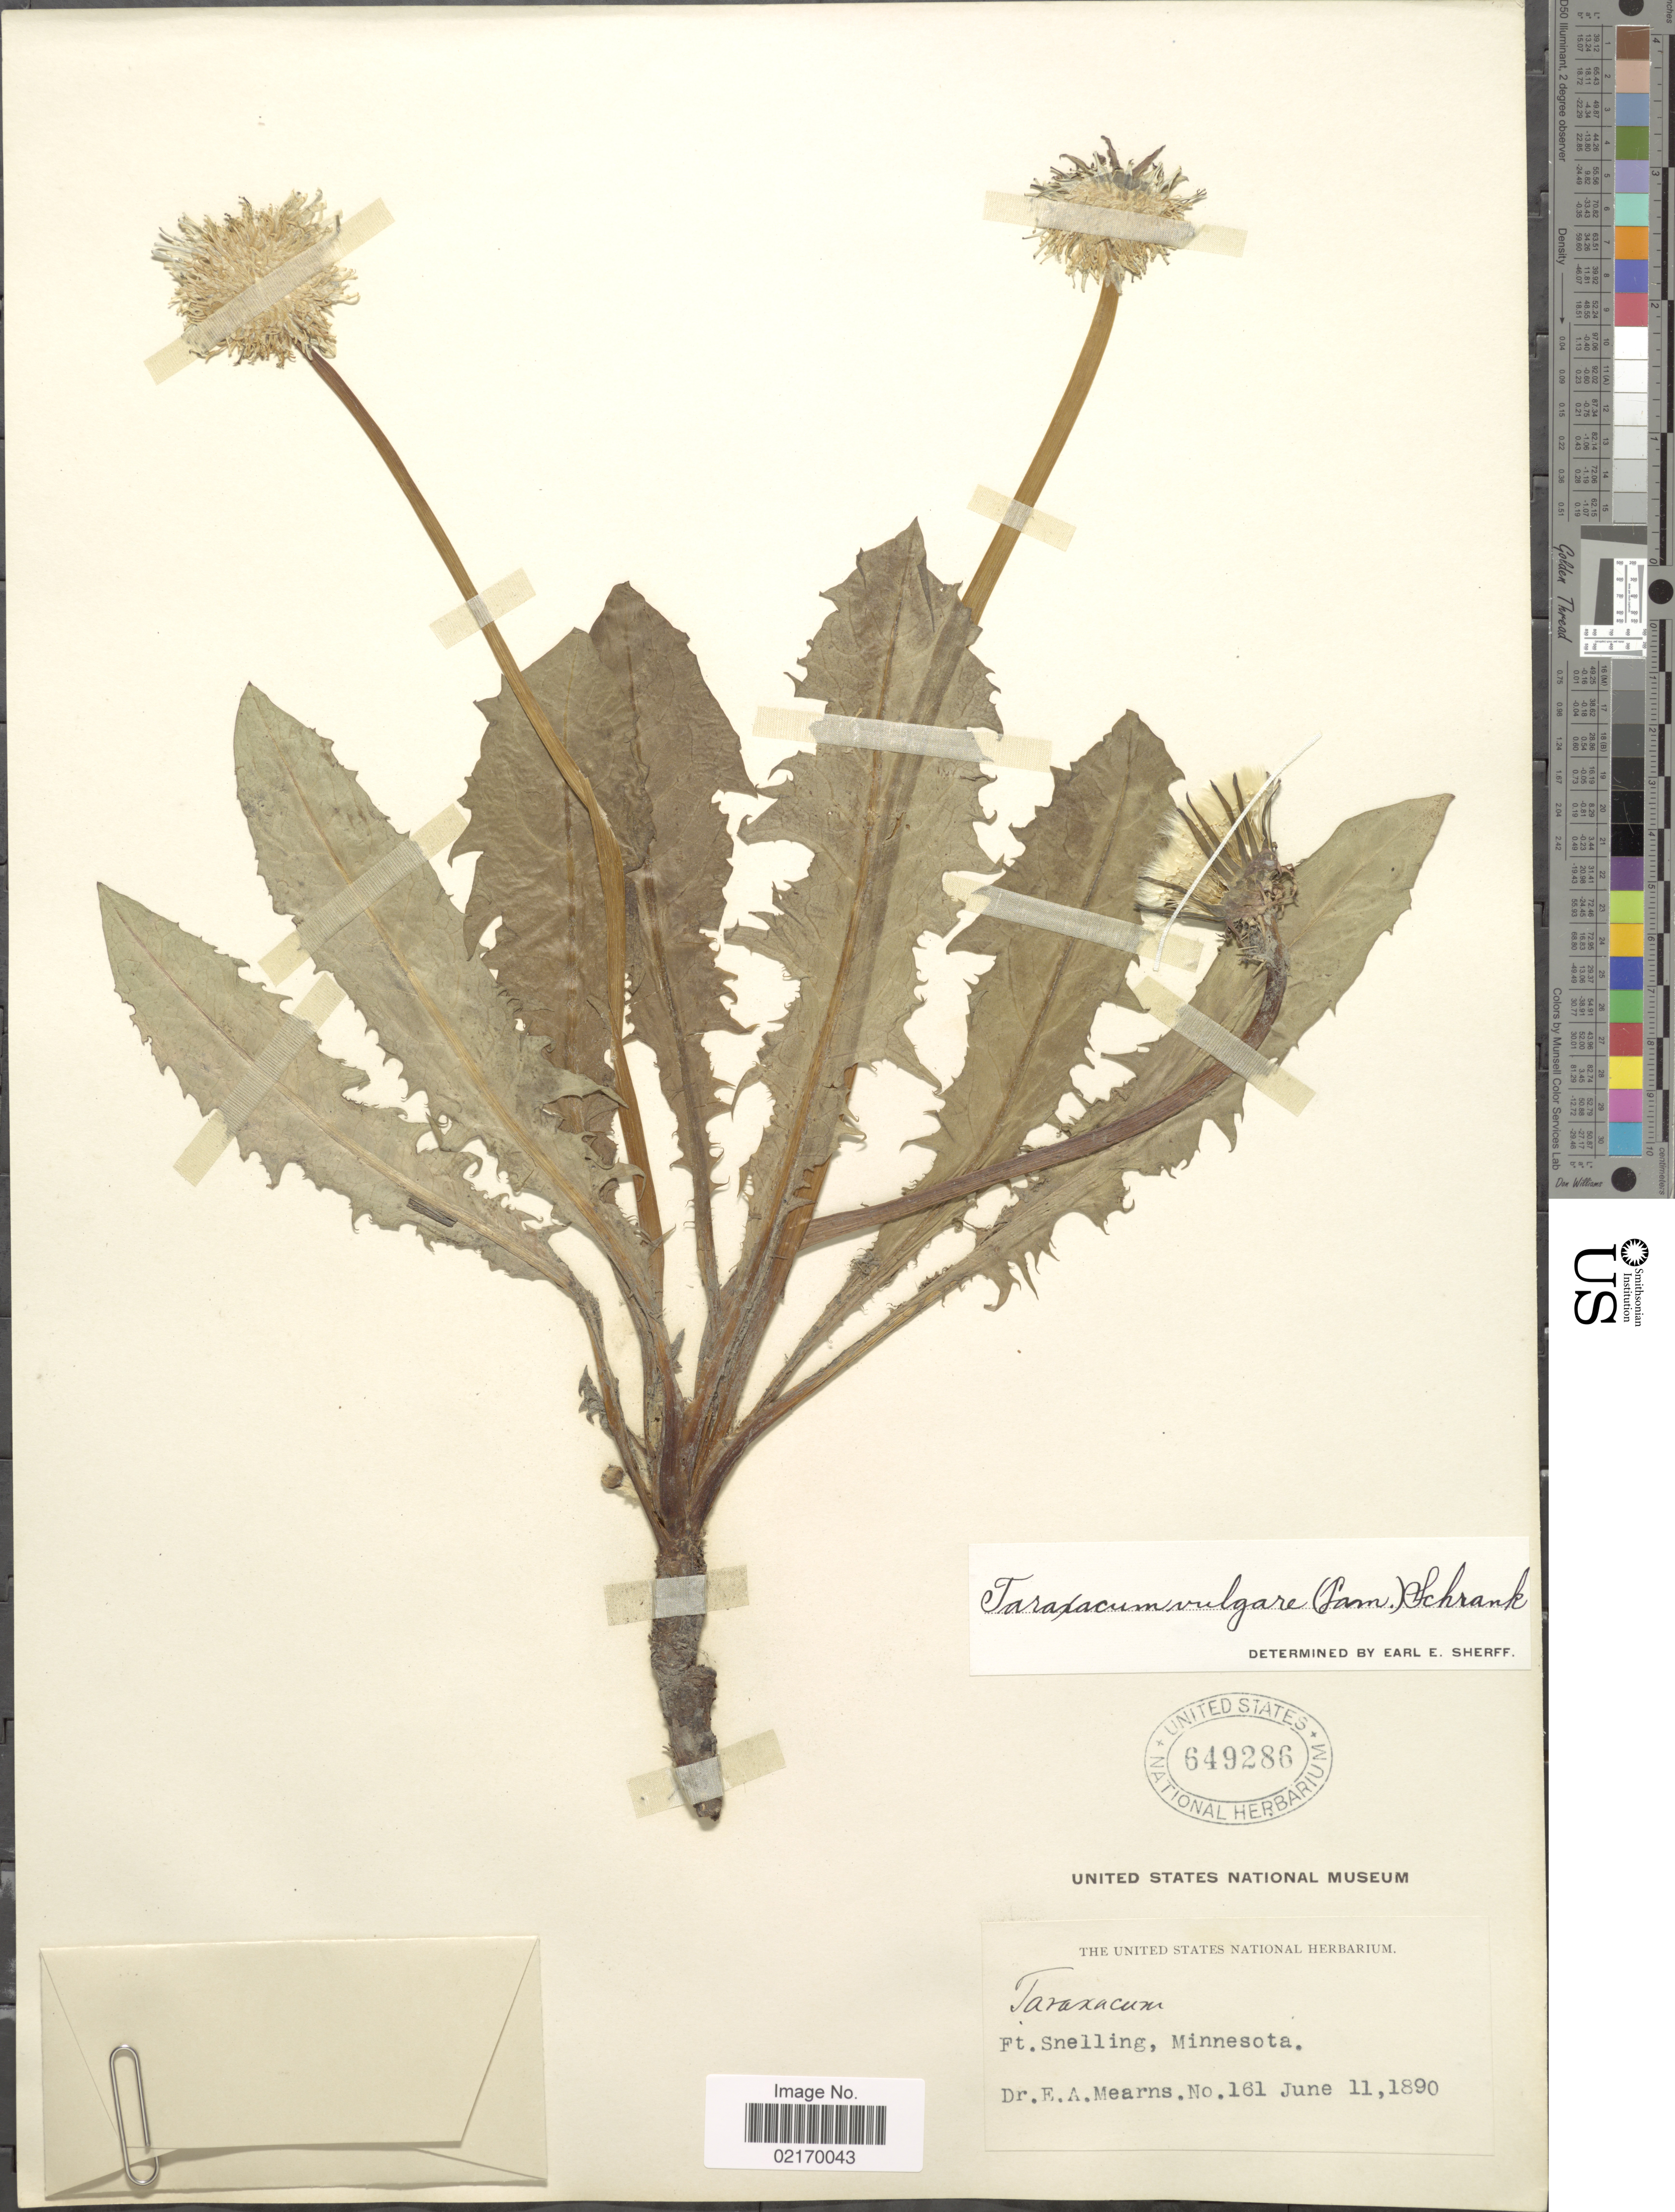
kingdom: Plantae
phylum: Tracheophyta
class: Magnoliopsida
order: Asterales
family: Asteraceae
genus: Taraxacum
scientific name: Taraxacum officinale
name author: G.H. Weber ex F.H. Wigg.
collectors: E. A. Mearns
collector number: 161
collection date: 1890-06-11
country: United States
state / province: Minnesota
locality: Ft. Snelling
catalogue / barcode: US 649286